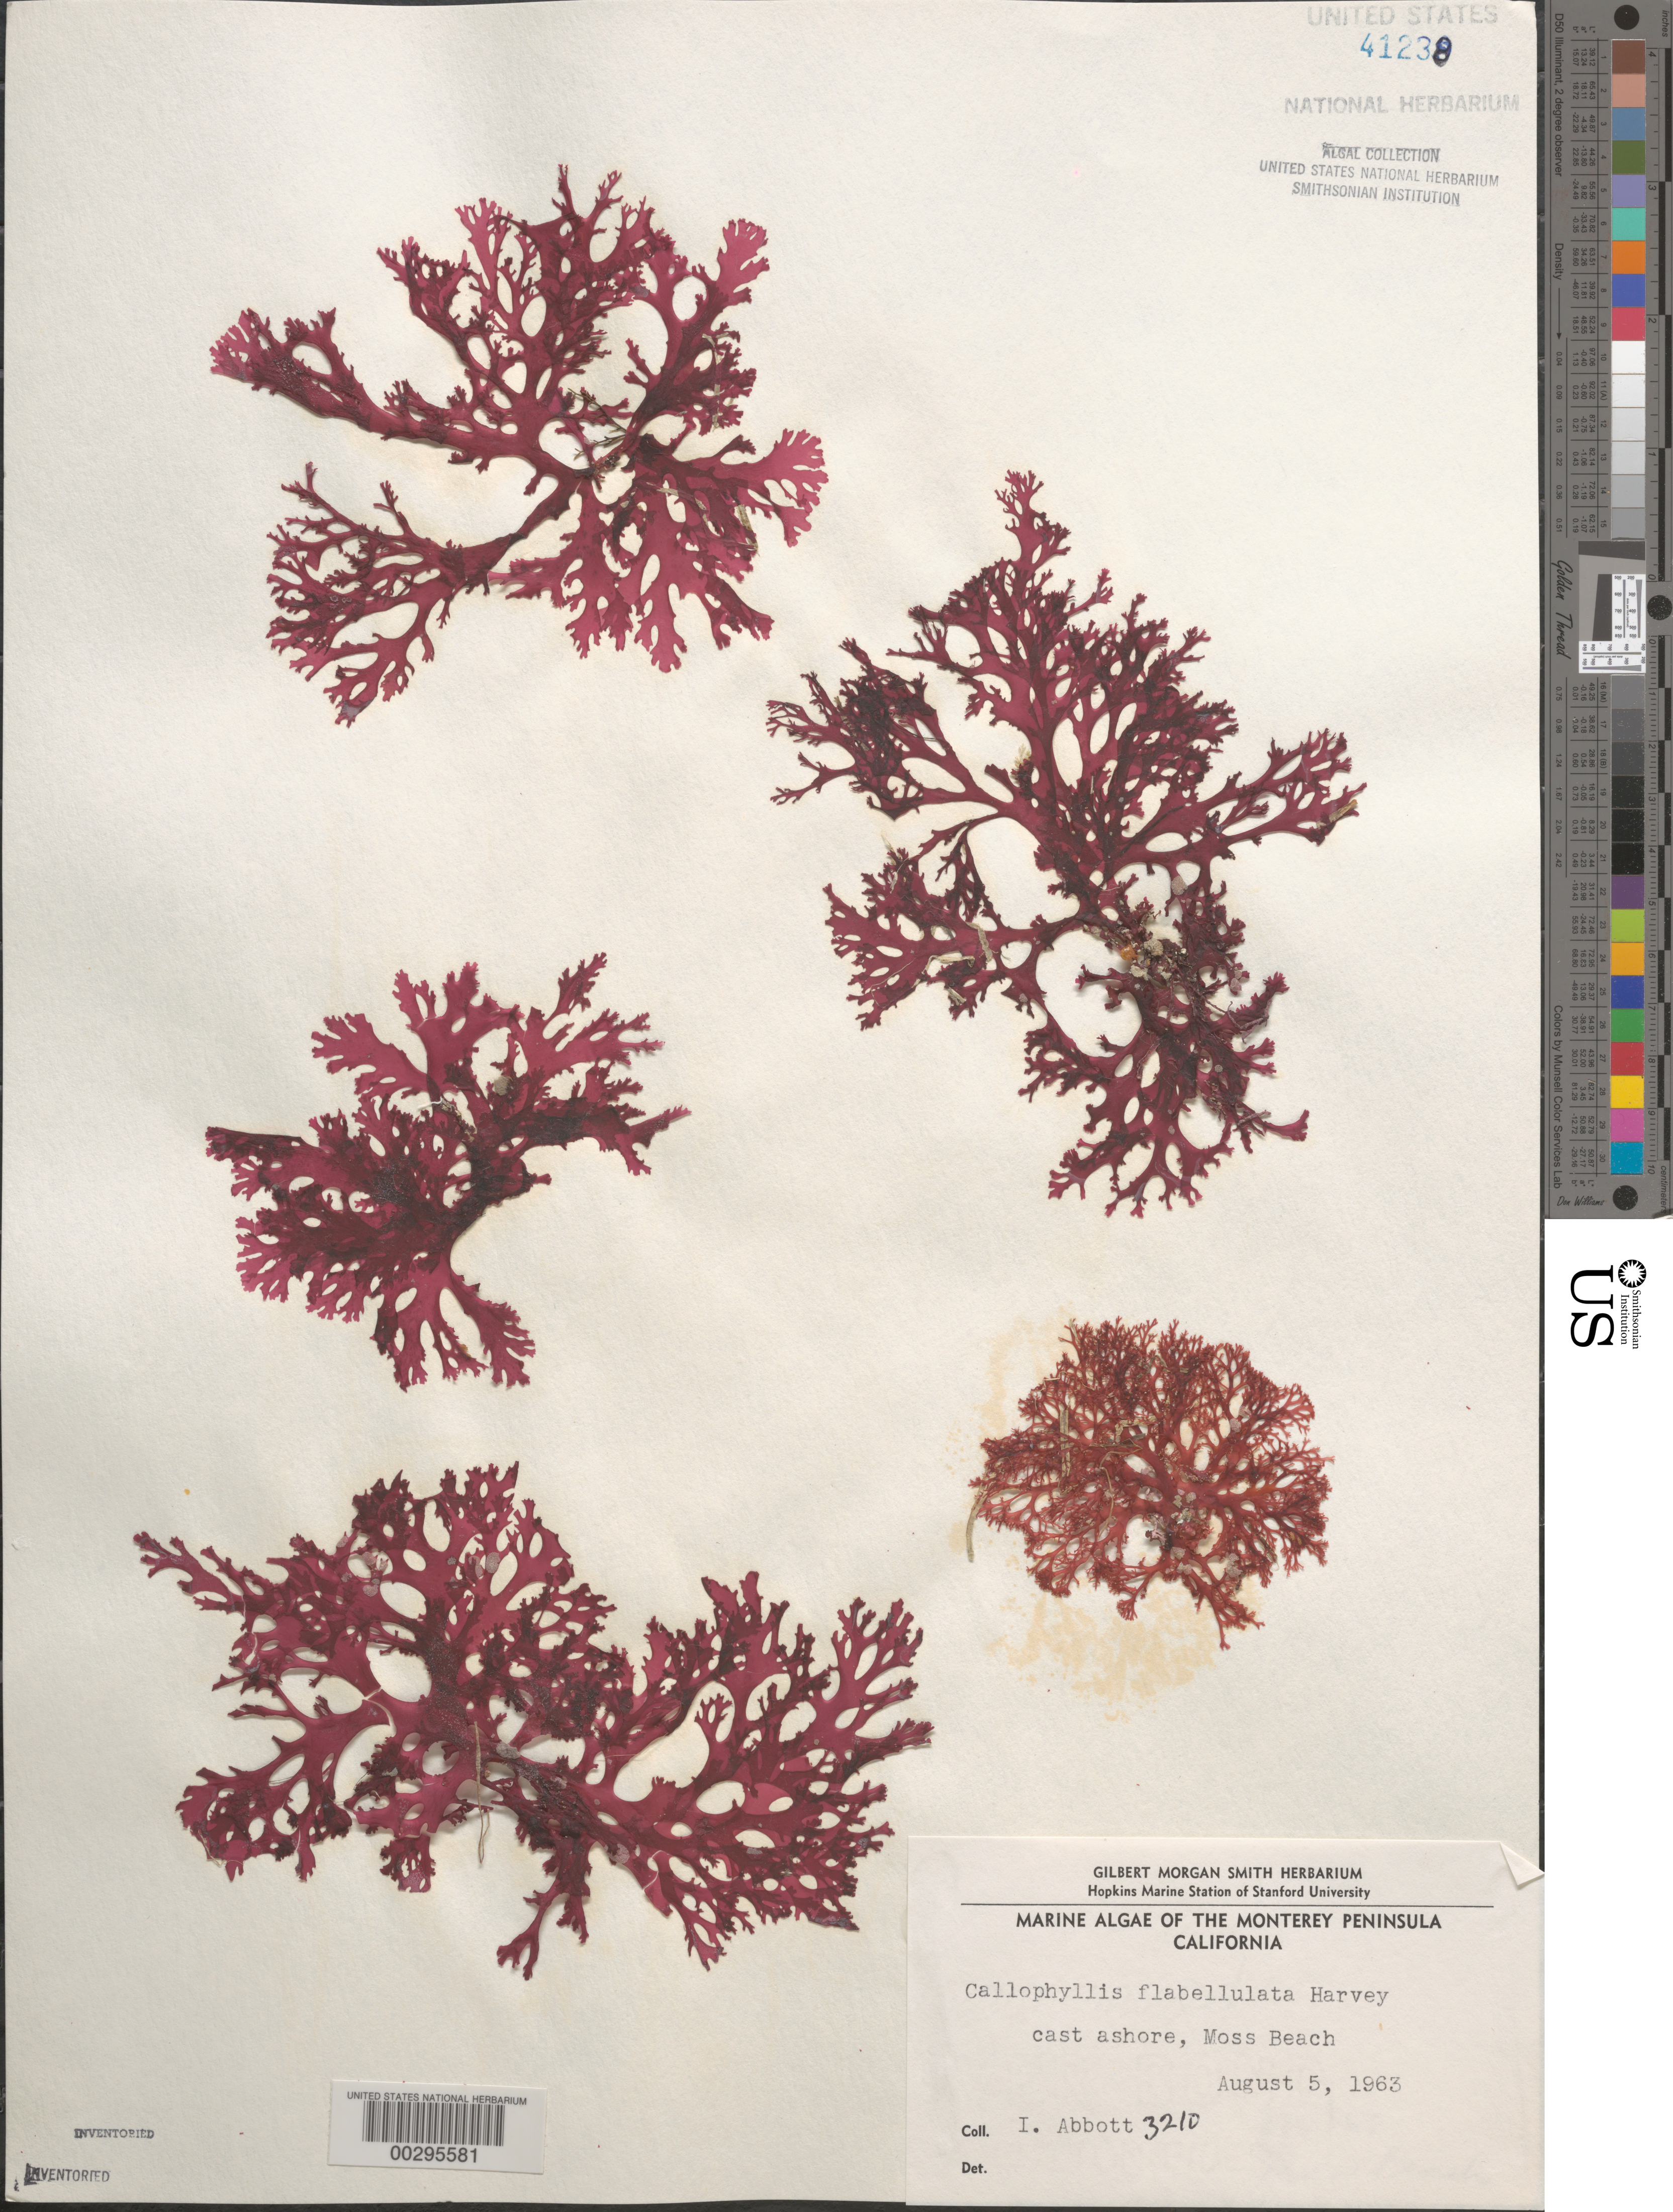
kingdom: Plantae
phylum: Rhodophyta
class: Florideophyceae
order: Gigartinales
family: Kallymeniaceae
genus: Callophyllis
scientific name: Callophyllis flabellulata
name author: Harv.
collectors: I. A. Abbott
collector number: IAA 3210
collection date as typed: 05 Aug 1963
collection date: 1963-08-05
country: United States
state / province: California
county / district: Monterey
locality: Moss Beach, Monterey Peninsula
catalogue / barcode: US 41238